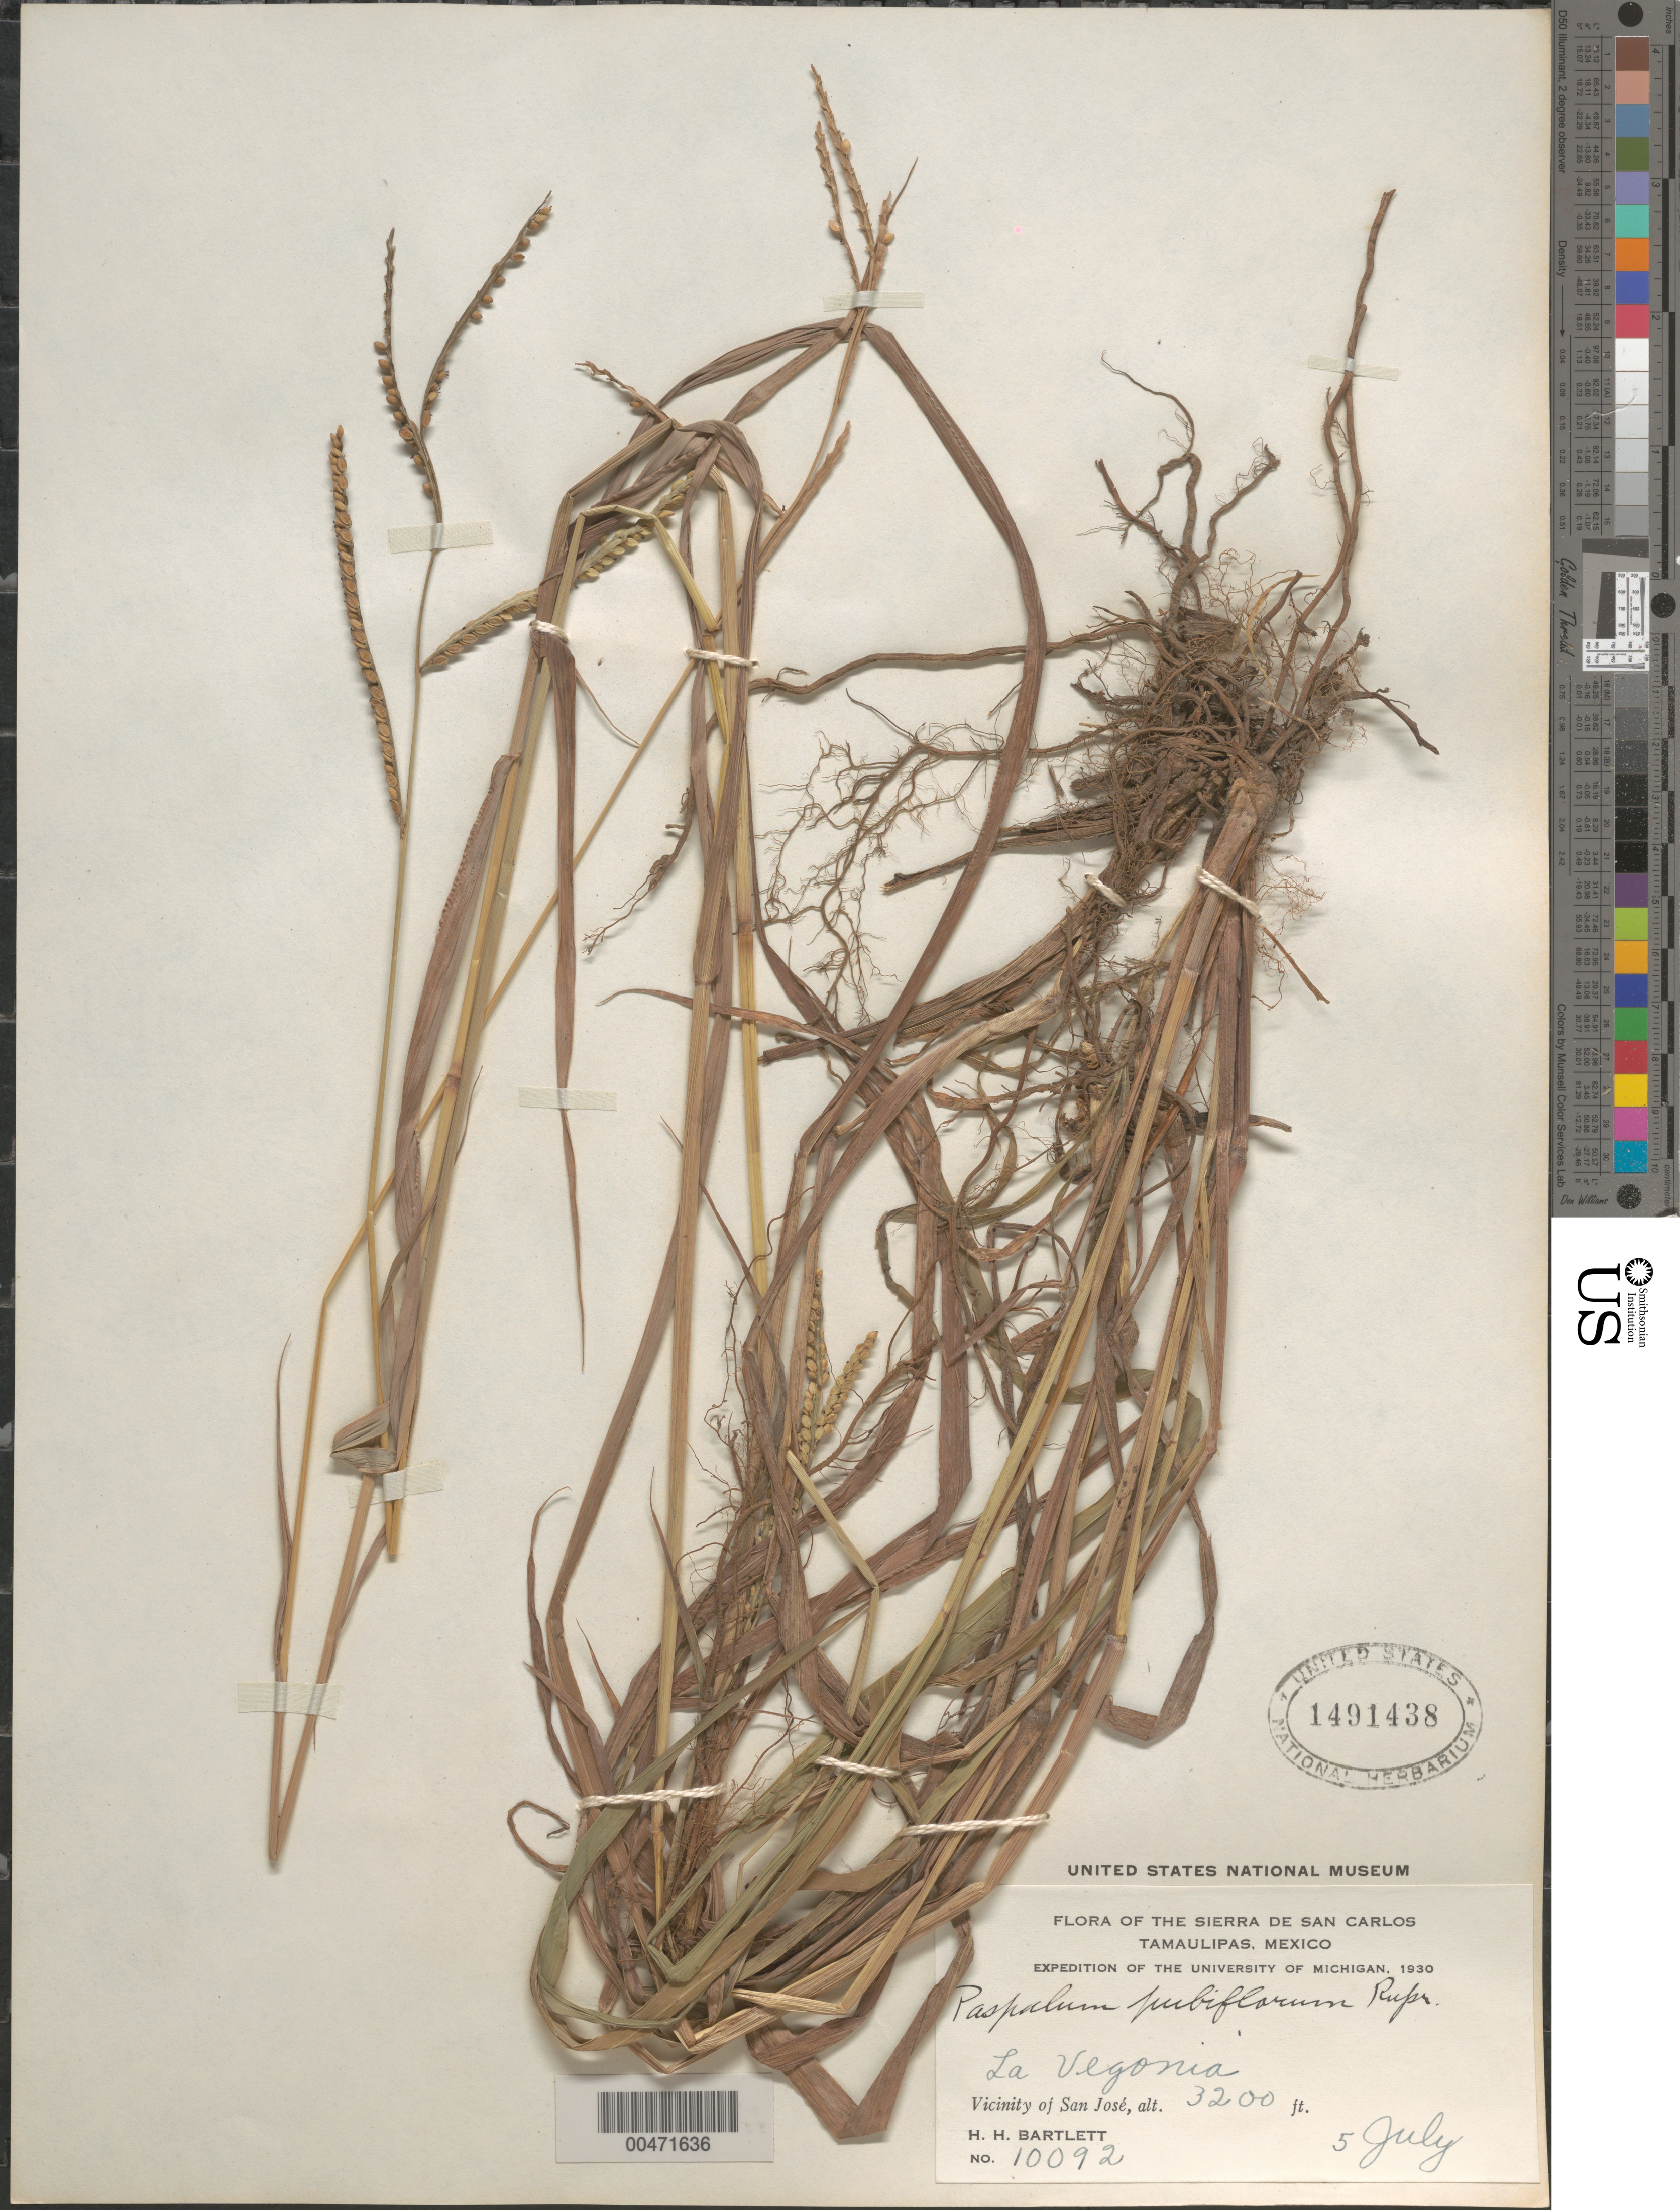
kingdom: Plantae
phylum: Tracheophyta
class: Liliopsida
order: Poales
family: Poaceae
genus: Paspalum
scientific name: Paspalum pubiflorum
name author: Rupr. ex E. Fourn.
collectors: H. H. Bartlett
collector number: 10092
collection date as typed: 5 Jul 1930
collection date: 1930-07-05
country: Mexico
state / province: Tamaulipas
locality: Sierra de San Carlos, La Vegonia, vicinity of San José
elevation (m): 975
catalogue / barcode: US 1491438